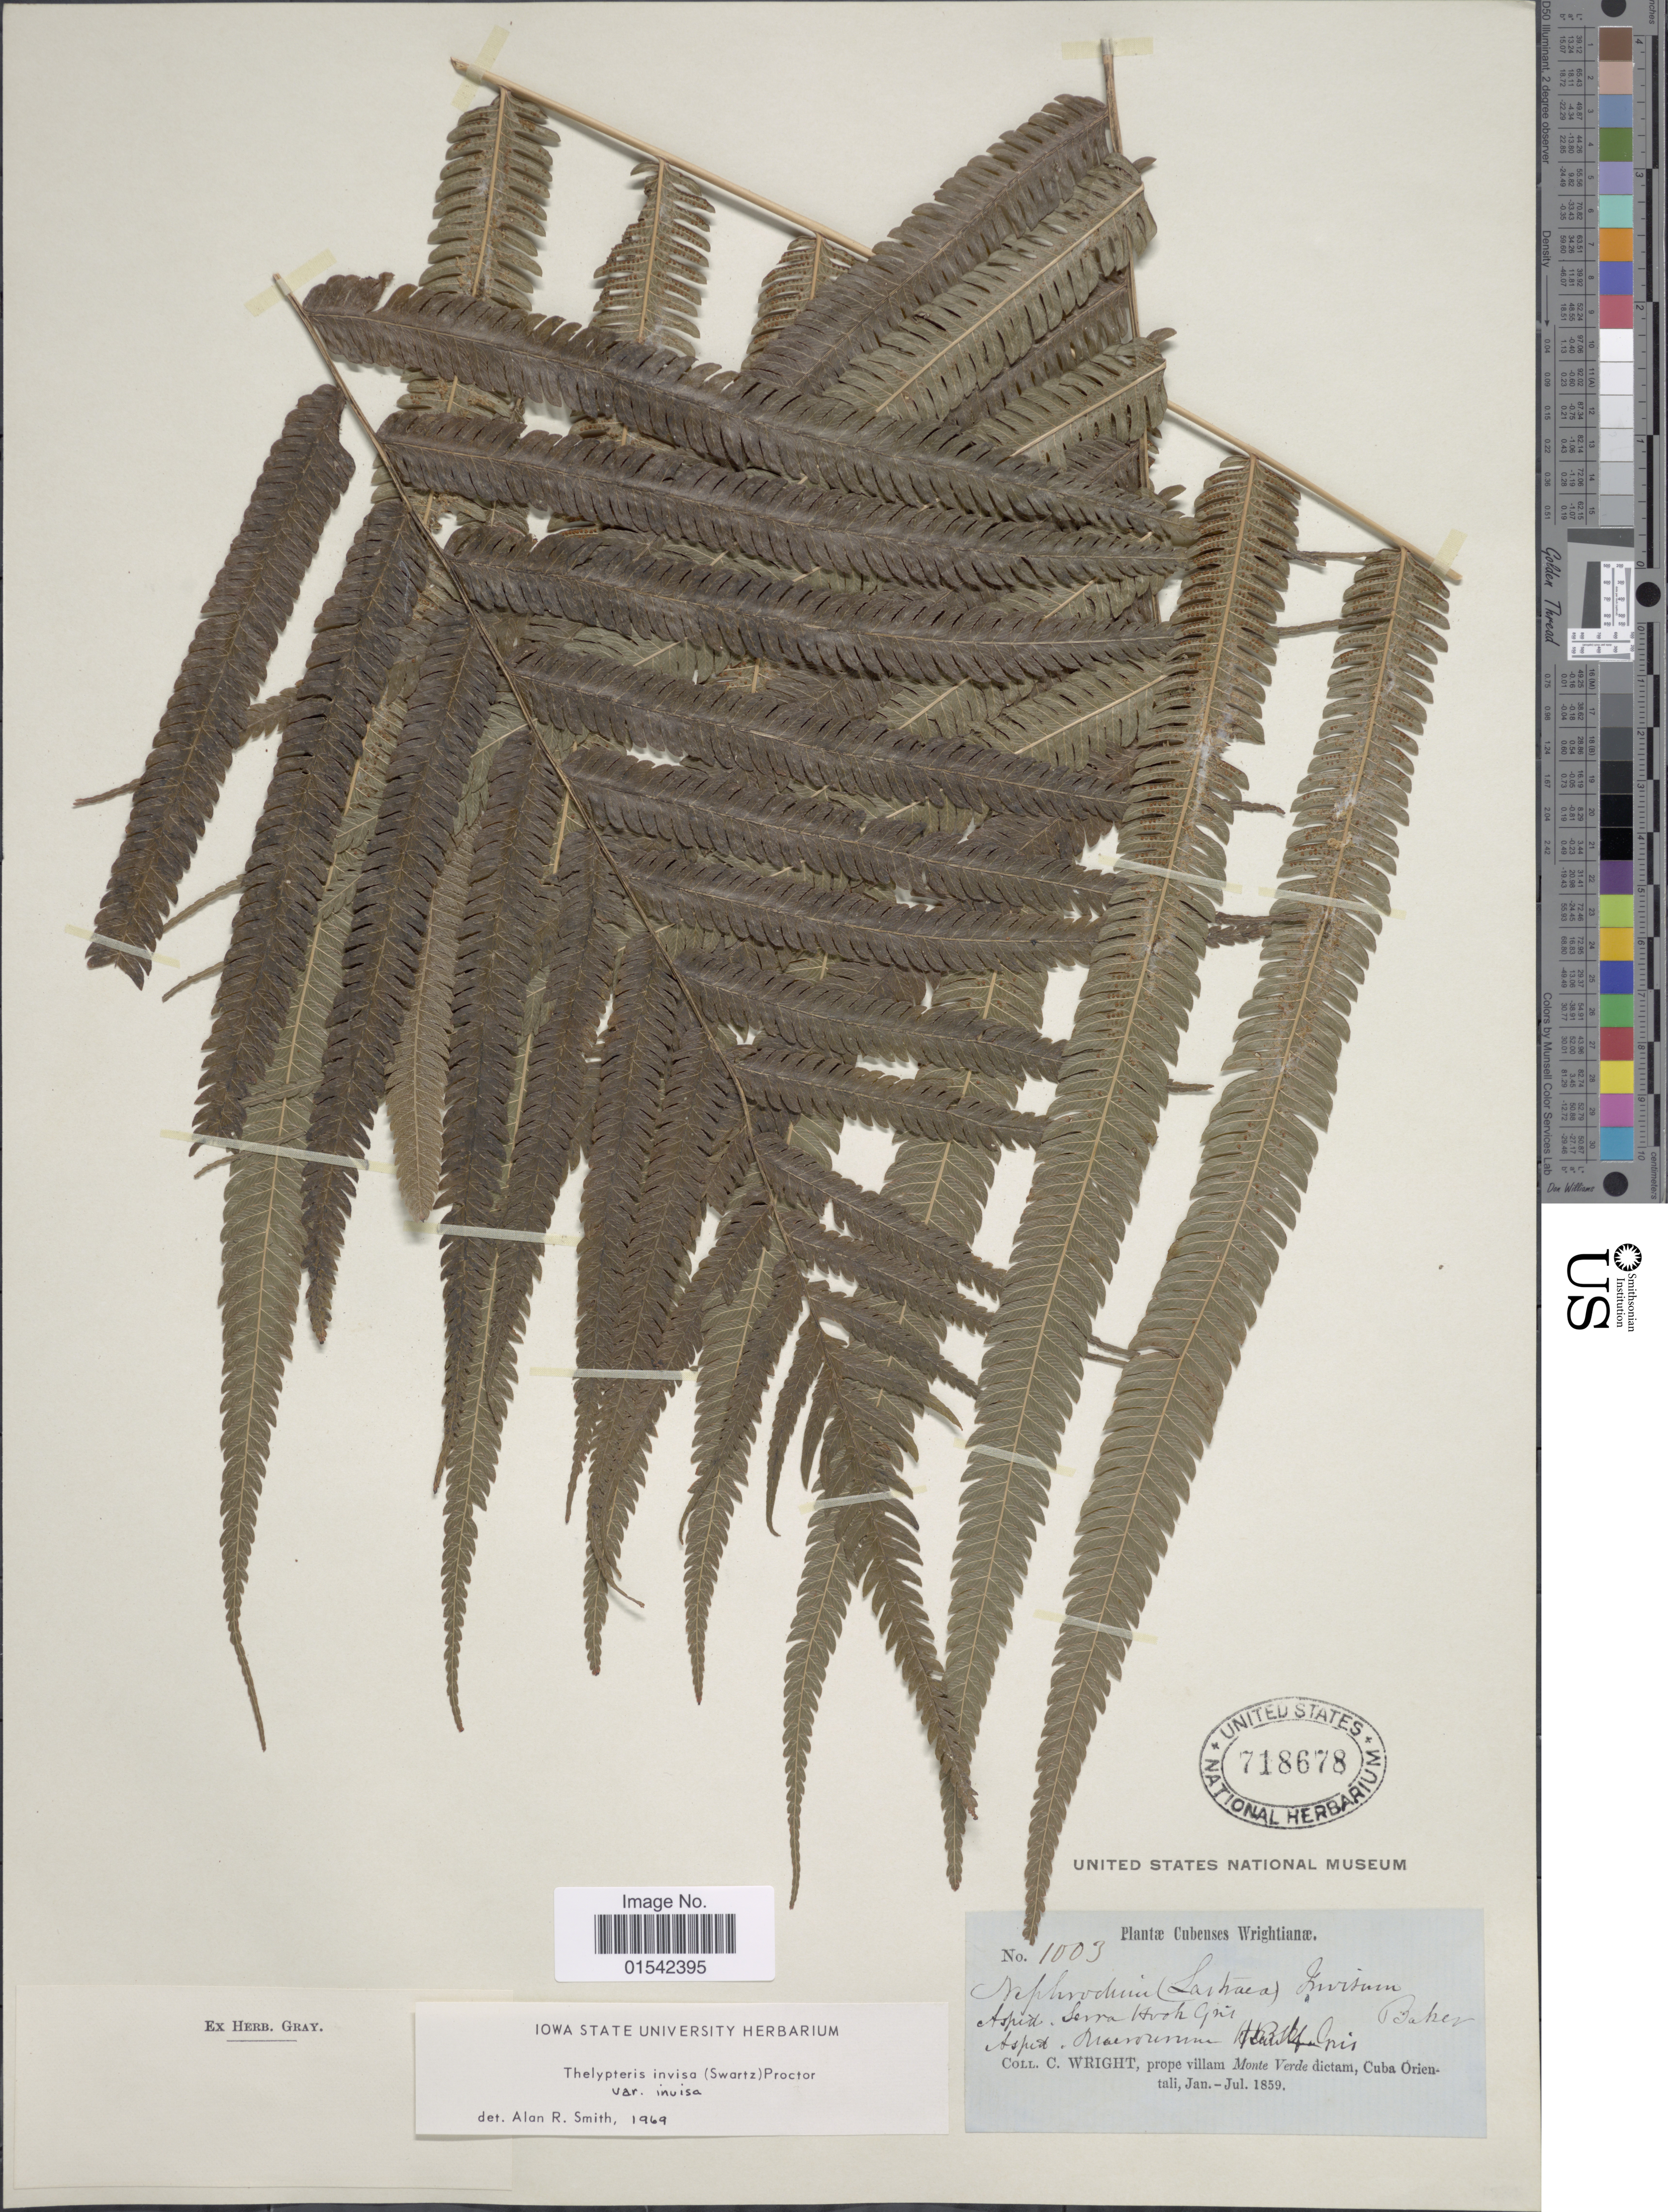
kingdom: Plantae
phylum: Tracheophyta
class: Polypodiopsida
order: Polypodiales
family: Thelypteridaceae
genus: Cyclosorus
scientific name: Cyclosorus grandis (A.R. Sm.) comb. nov., ined 2015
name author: (A.R. Sm.)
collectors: C. Wright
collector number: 1003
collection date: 1859-01/1859-07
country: Cuba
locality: Prope villam Monte Verde dictam, Cuba Orientali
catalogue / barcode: US 718678